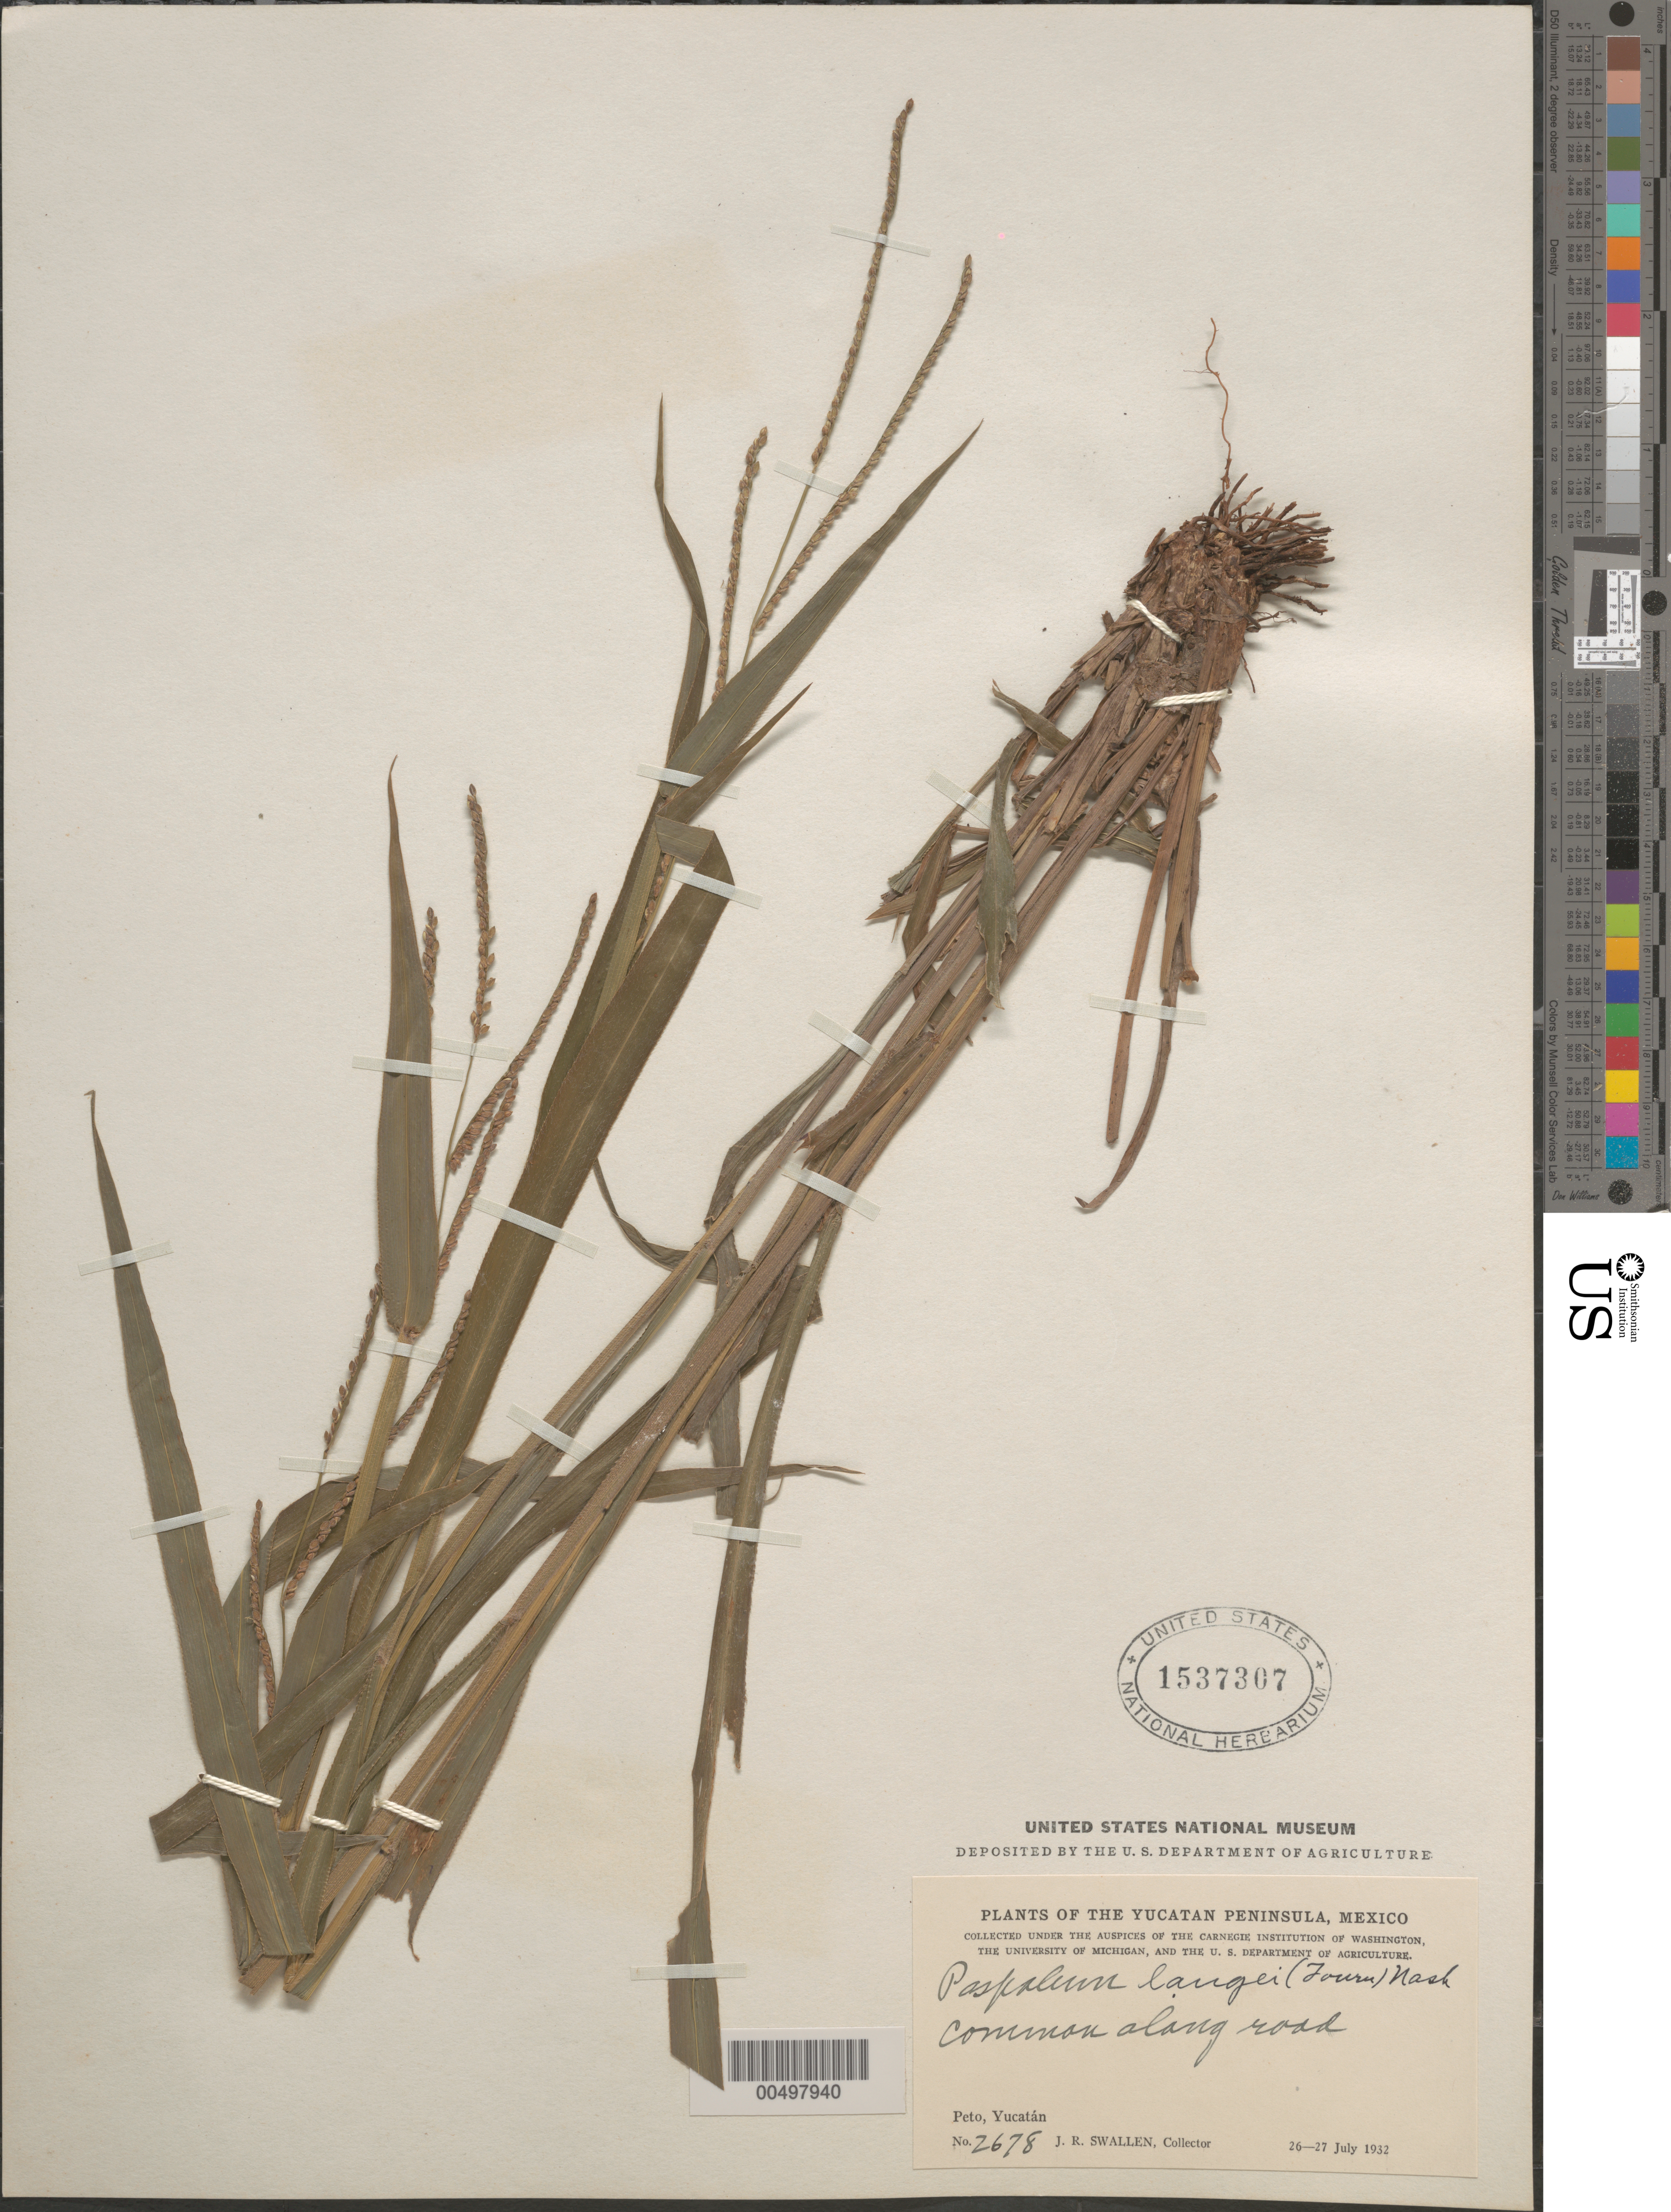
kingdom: Plantae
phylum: Tracheophyta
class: Liliopsida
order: Poales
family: Poaceae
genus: Paspalum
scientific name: Paspalum langei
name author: (E. Fourn.) Nash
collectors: J. R. Swallen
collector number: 2678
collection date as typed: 26 Jul 1932 to 27 Jul 1932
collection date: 1932-07-26/1932-07-27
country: Mexico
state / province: Yucatan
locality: Yucatan Peninsula, Peto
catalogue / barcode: US 1537307